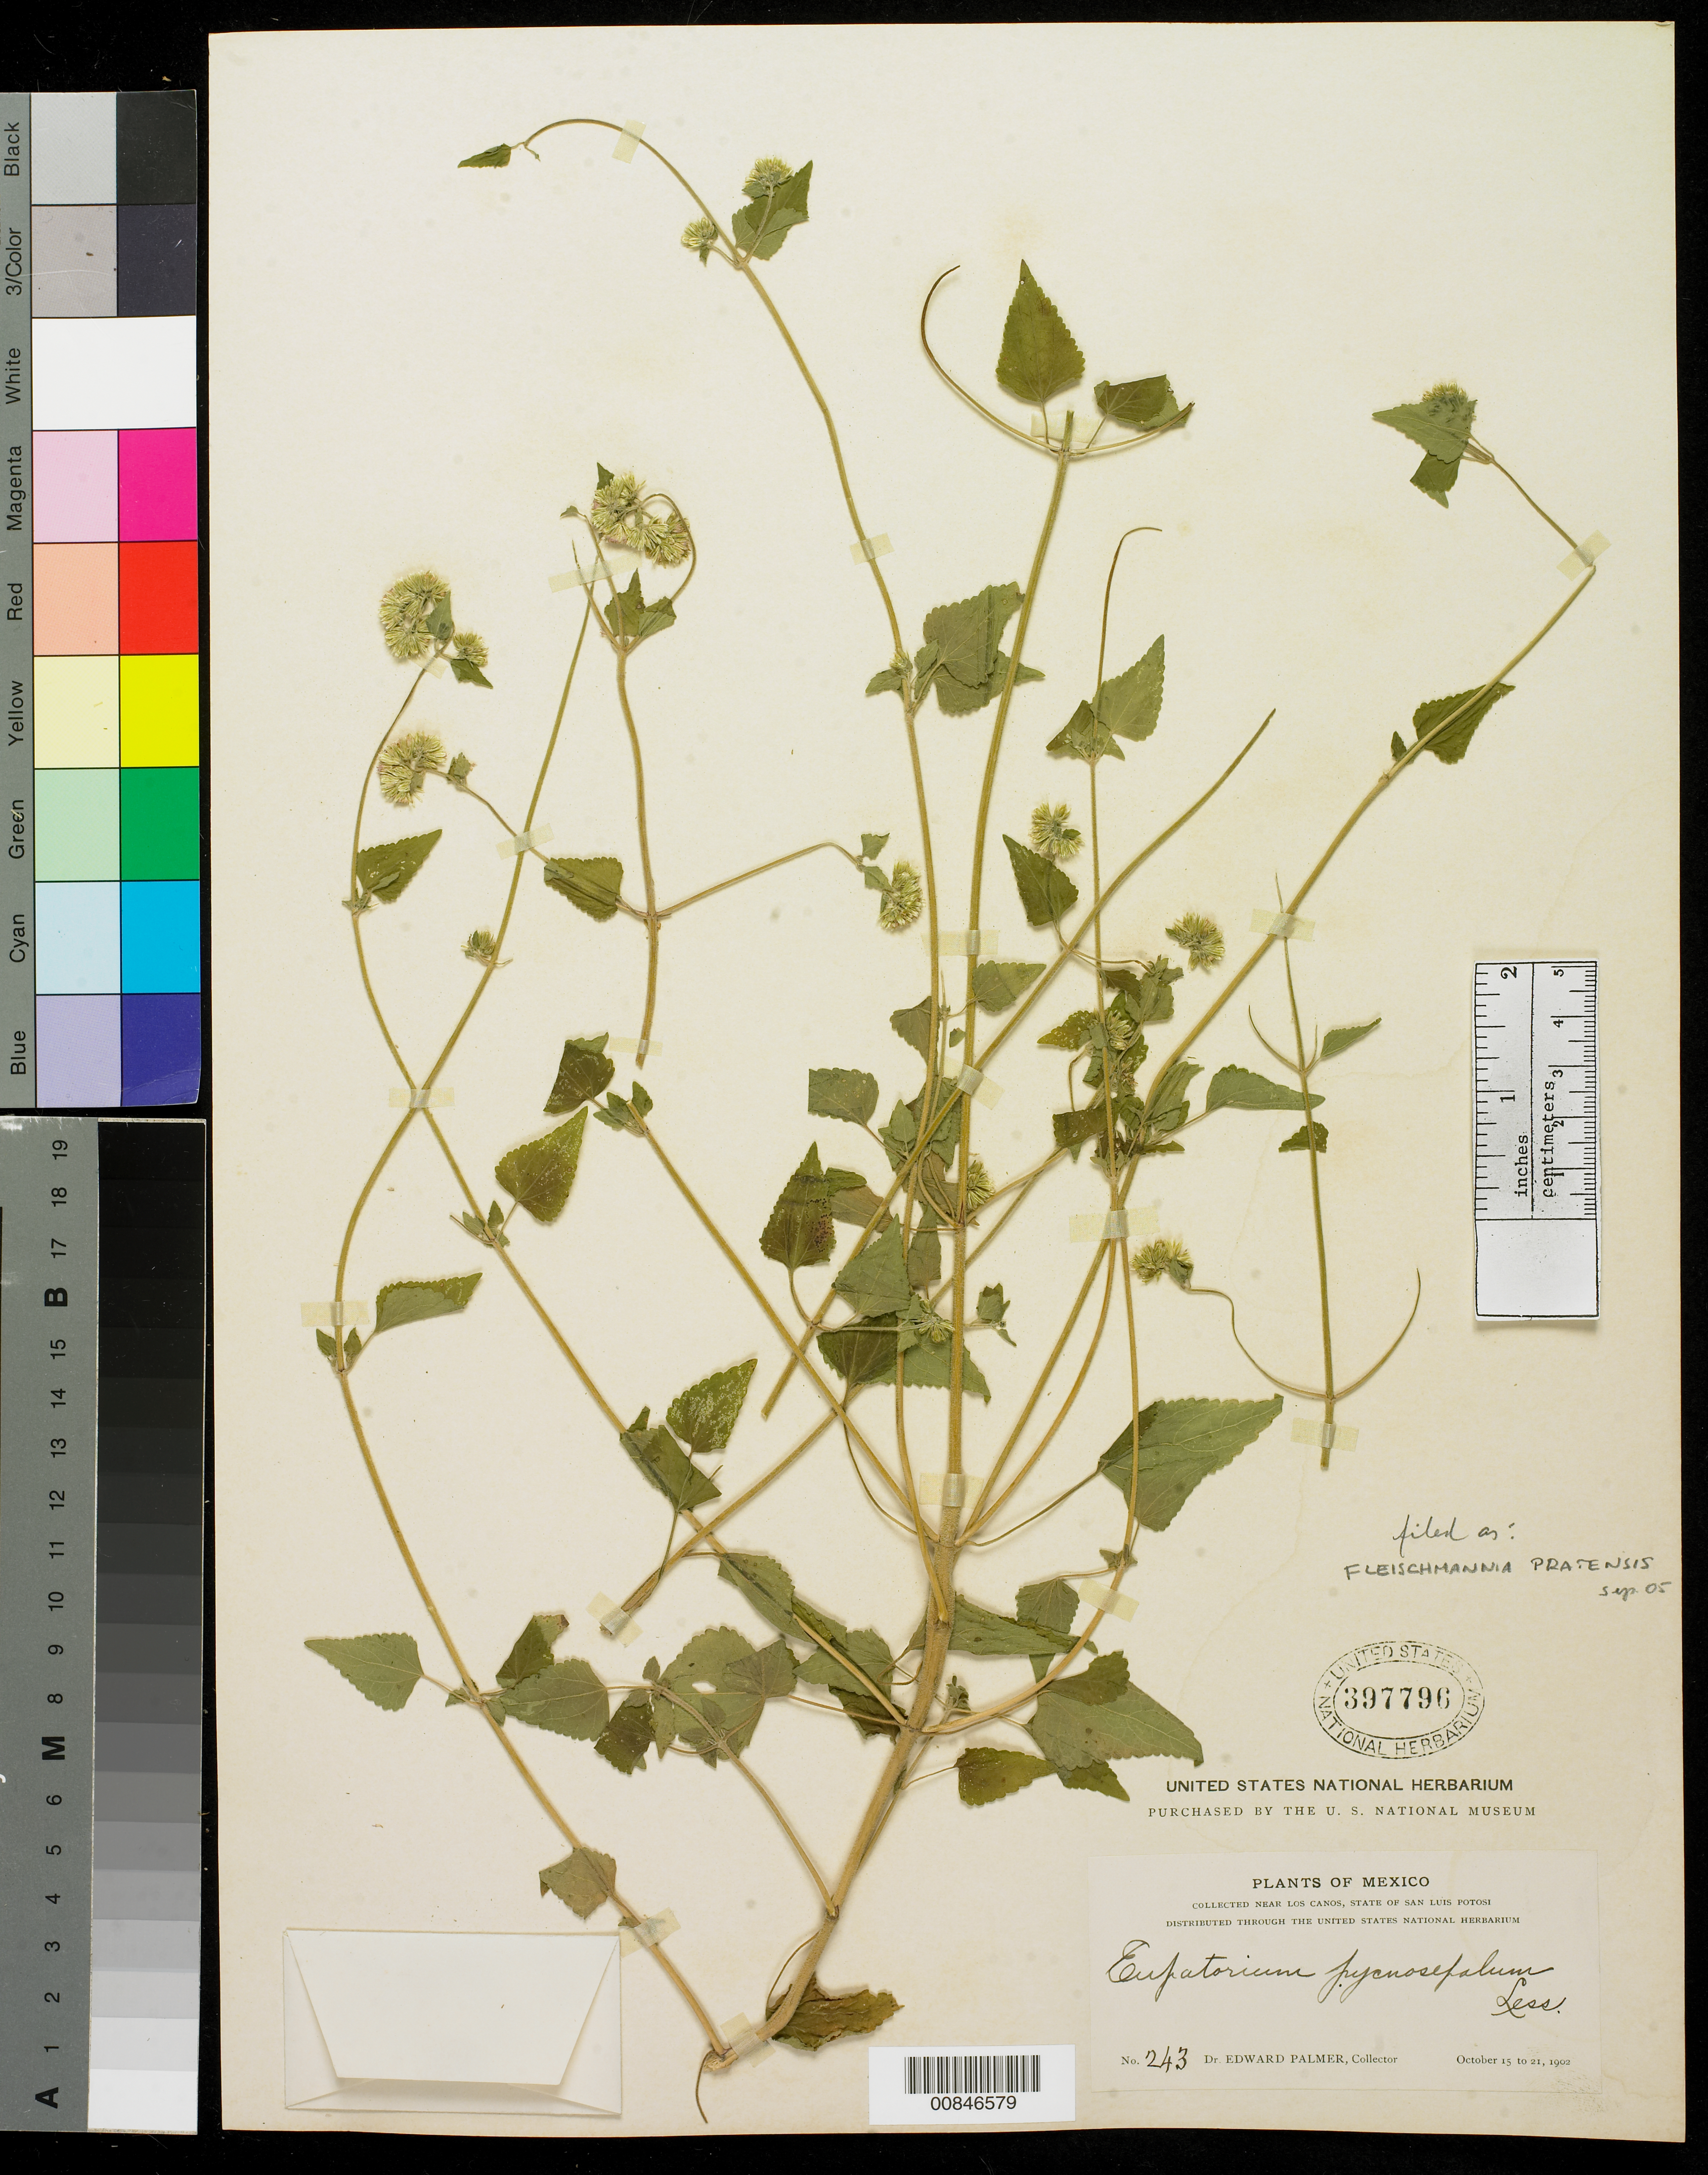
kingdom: Plantae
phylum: Tracheophyta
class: Magnoliopsida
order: Asterales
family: Asteraceae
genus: Fleischmannia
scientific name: Fleischmannia pratensis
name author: (Klatt) R.M. King & H. Rob.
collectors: E. Palmer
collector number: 243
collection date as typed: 15 Oct 1902 to 21 Oct 1902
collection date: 1902-10-15/1902-10-21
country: Mexico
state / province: San Luis Potosí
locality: Near Los Canos, San Luis Potosí.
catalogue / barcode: US 397796